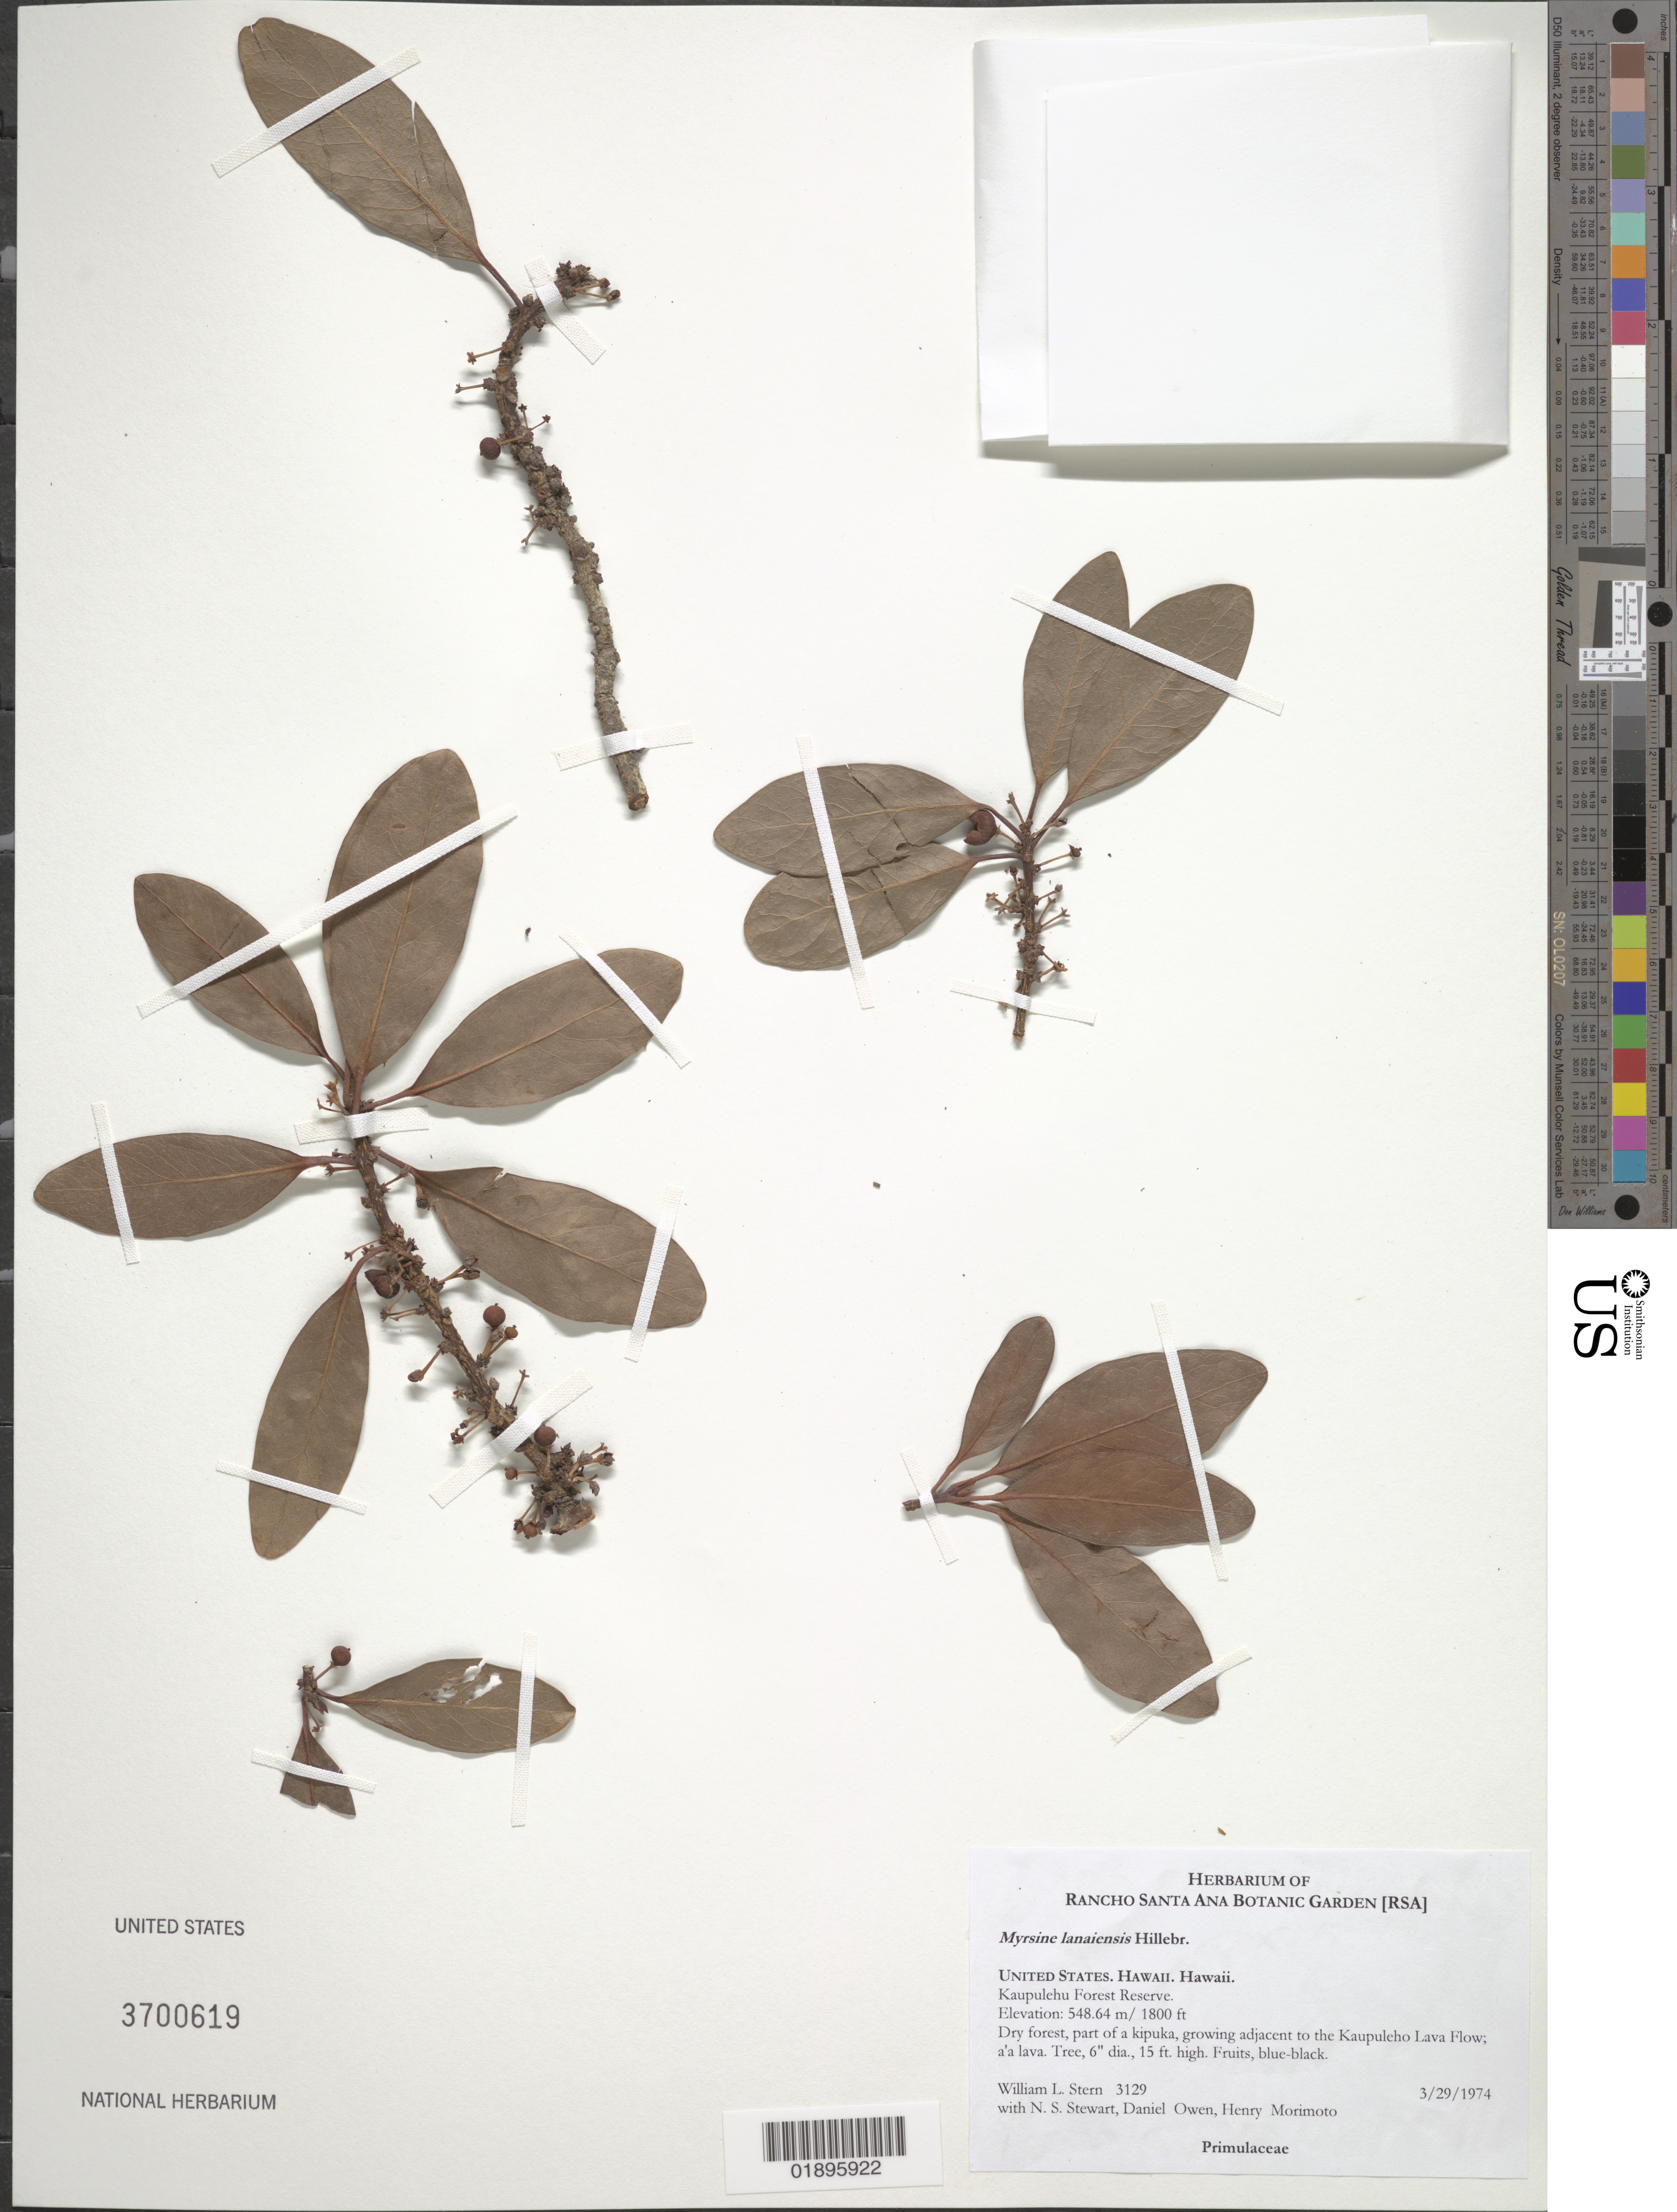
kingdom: Plantae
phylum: Tracheophyta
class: Magnoliopsida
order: Ericales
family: Primulaceae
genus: Myrsine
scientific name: Myrsine lanaiensis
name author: Hillebr.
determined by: Wagner, W. L., (BOT), Smithsonian Institution - National Museum of Natural History (UNITED STATES)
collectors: W. L. Stern, N. Stewart, D. Owen & H. Morimoto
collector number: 3129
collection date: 1974-05-29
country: United States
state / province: Hawaii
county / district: Hawaii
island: Hawaii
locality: Kaupulehu Forest Reserve, part of a kipuka, growing adjacent to the Kaupuleho Lava Flow, a'a lava.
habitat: Dry forest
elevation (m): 549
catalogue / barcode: US 3700619